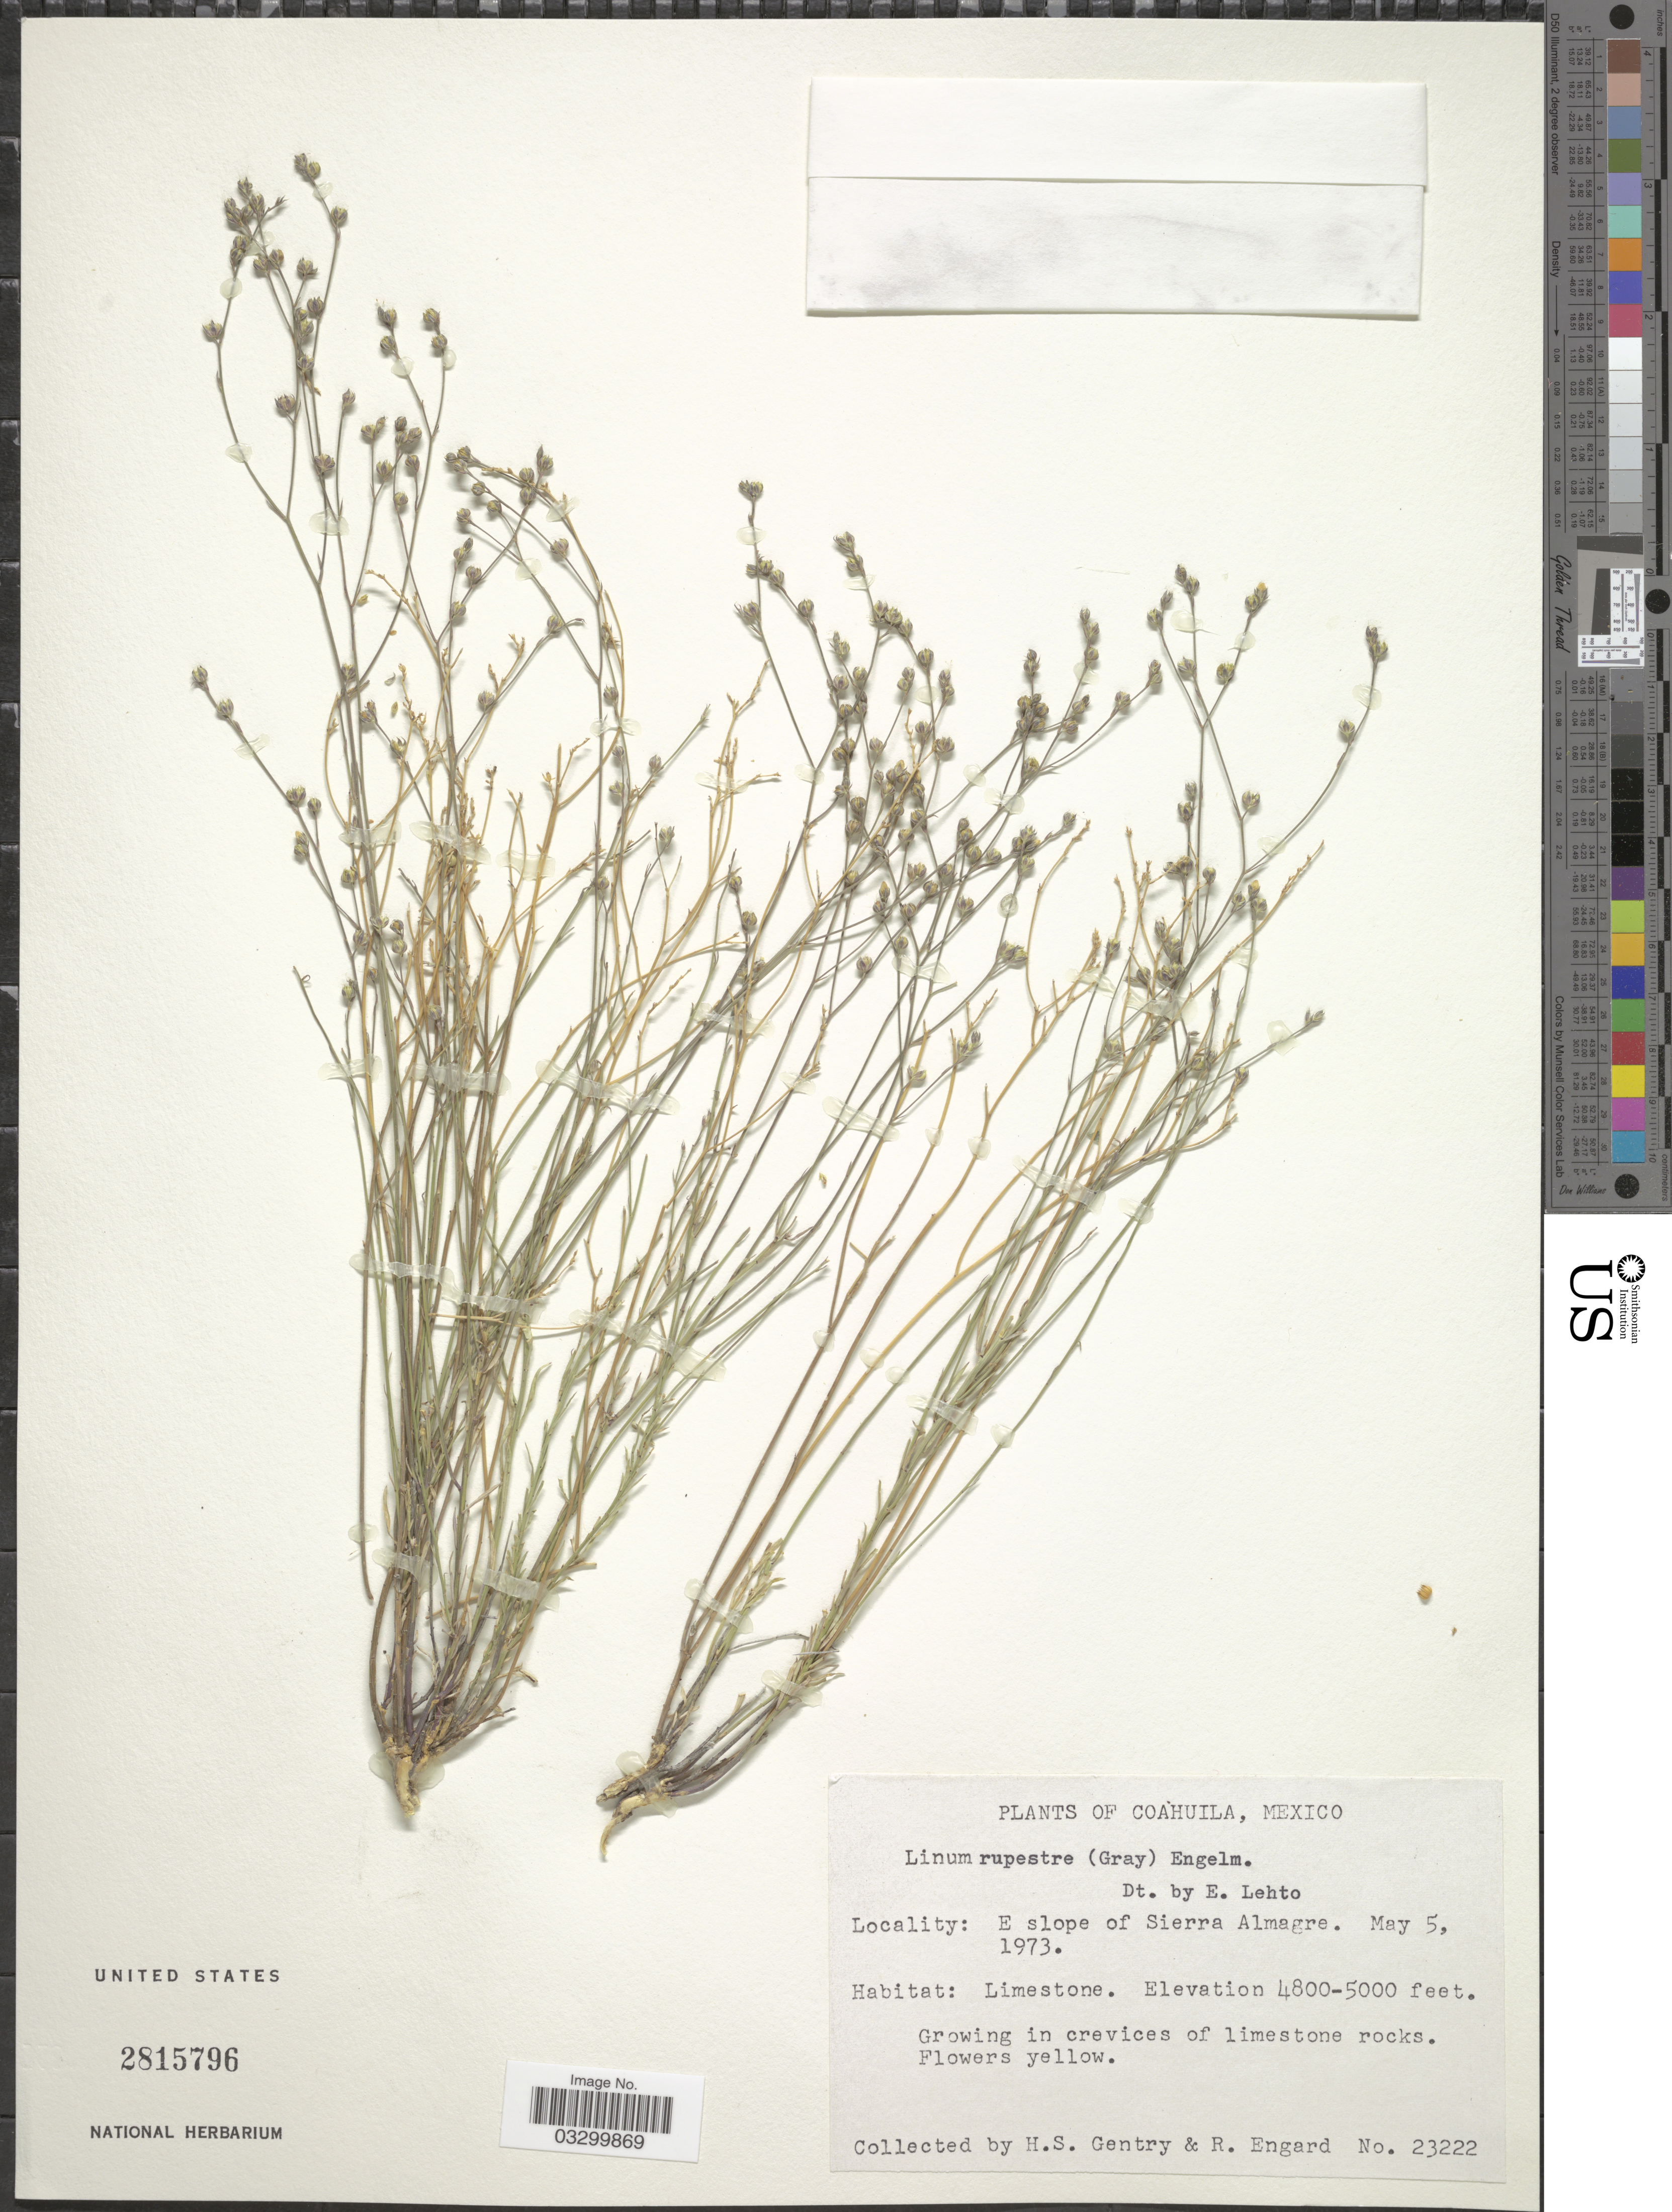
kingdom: Plantae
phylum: Tracheophyta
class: Magnoliopsida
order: Malpighiales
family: Linaceae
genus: Linum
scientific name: Linum rupestre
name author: Engelm.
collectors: H. S. Gentry & R. Engard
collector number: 23222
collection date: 1973-05-05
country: Mexico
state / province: Coahuila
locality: E slope of Sierra Almagre.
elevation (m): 1463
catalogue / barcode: US 2815796